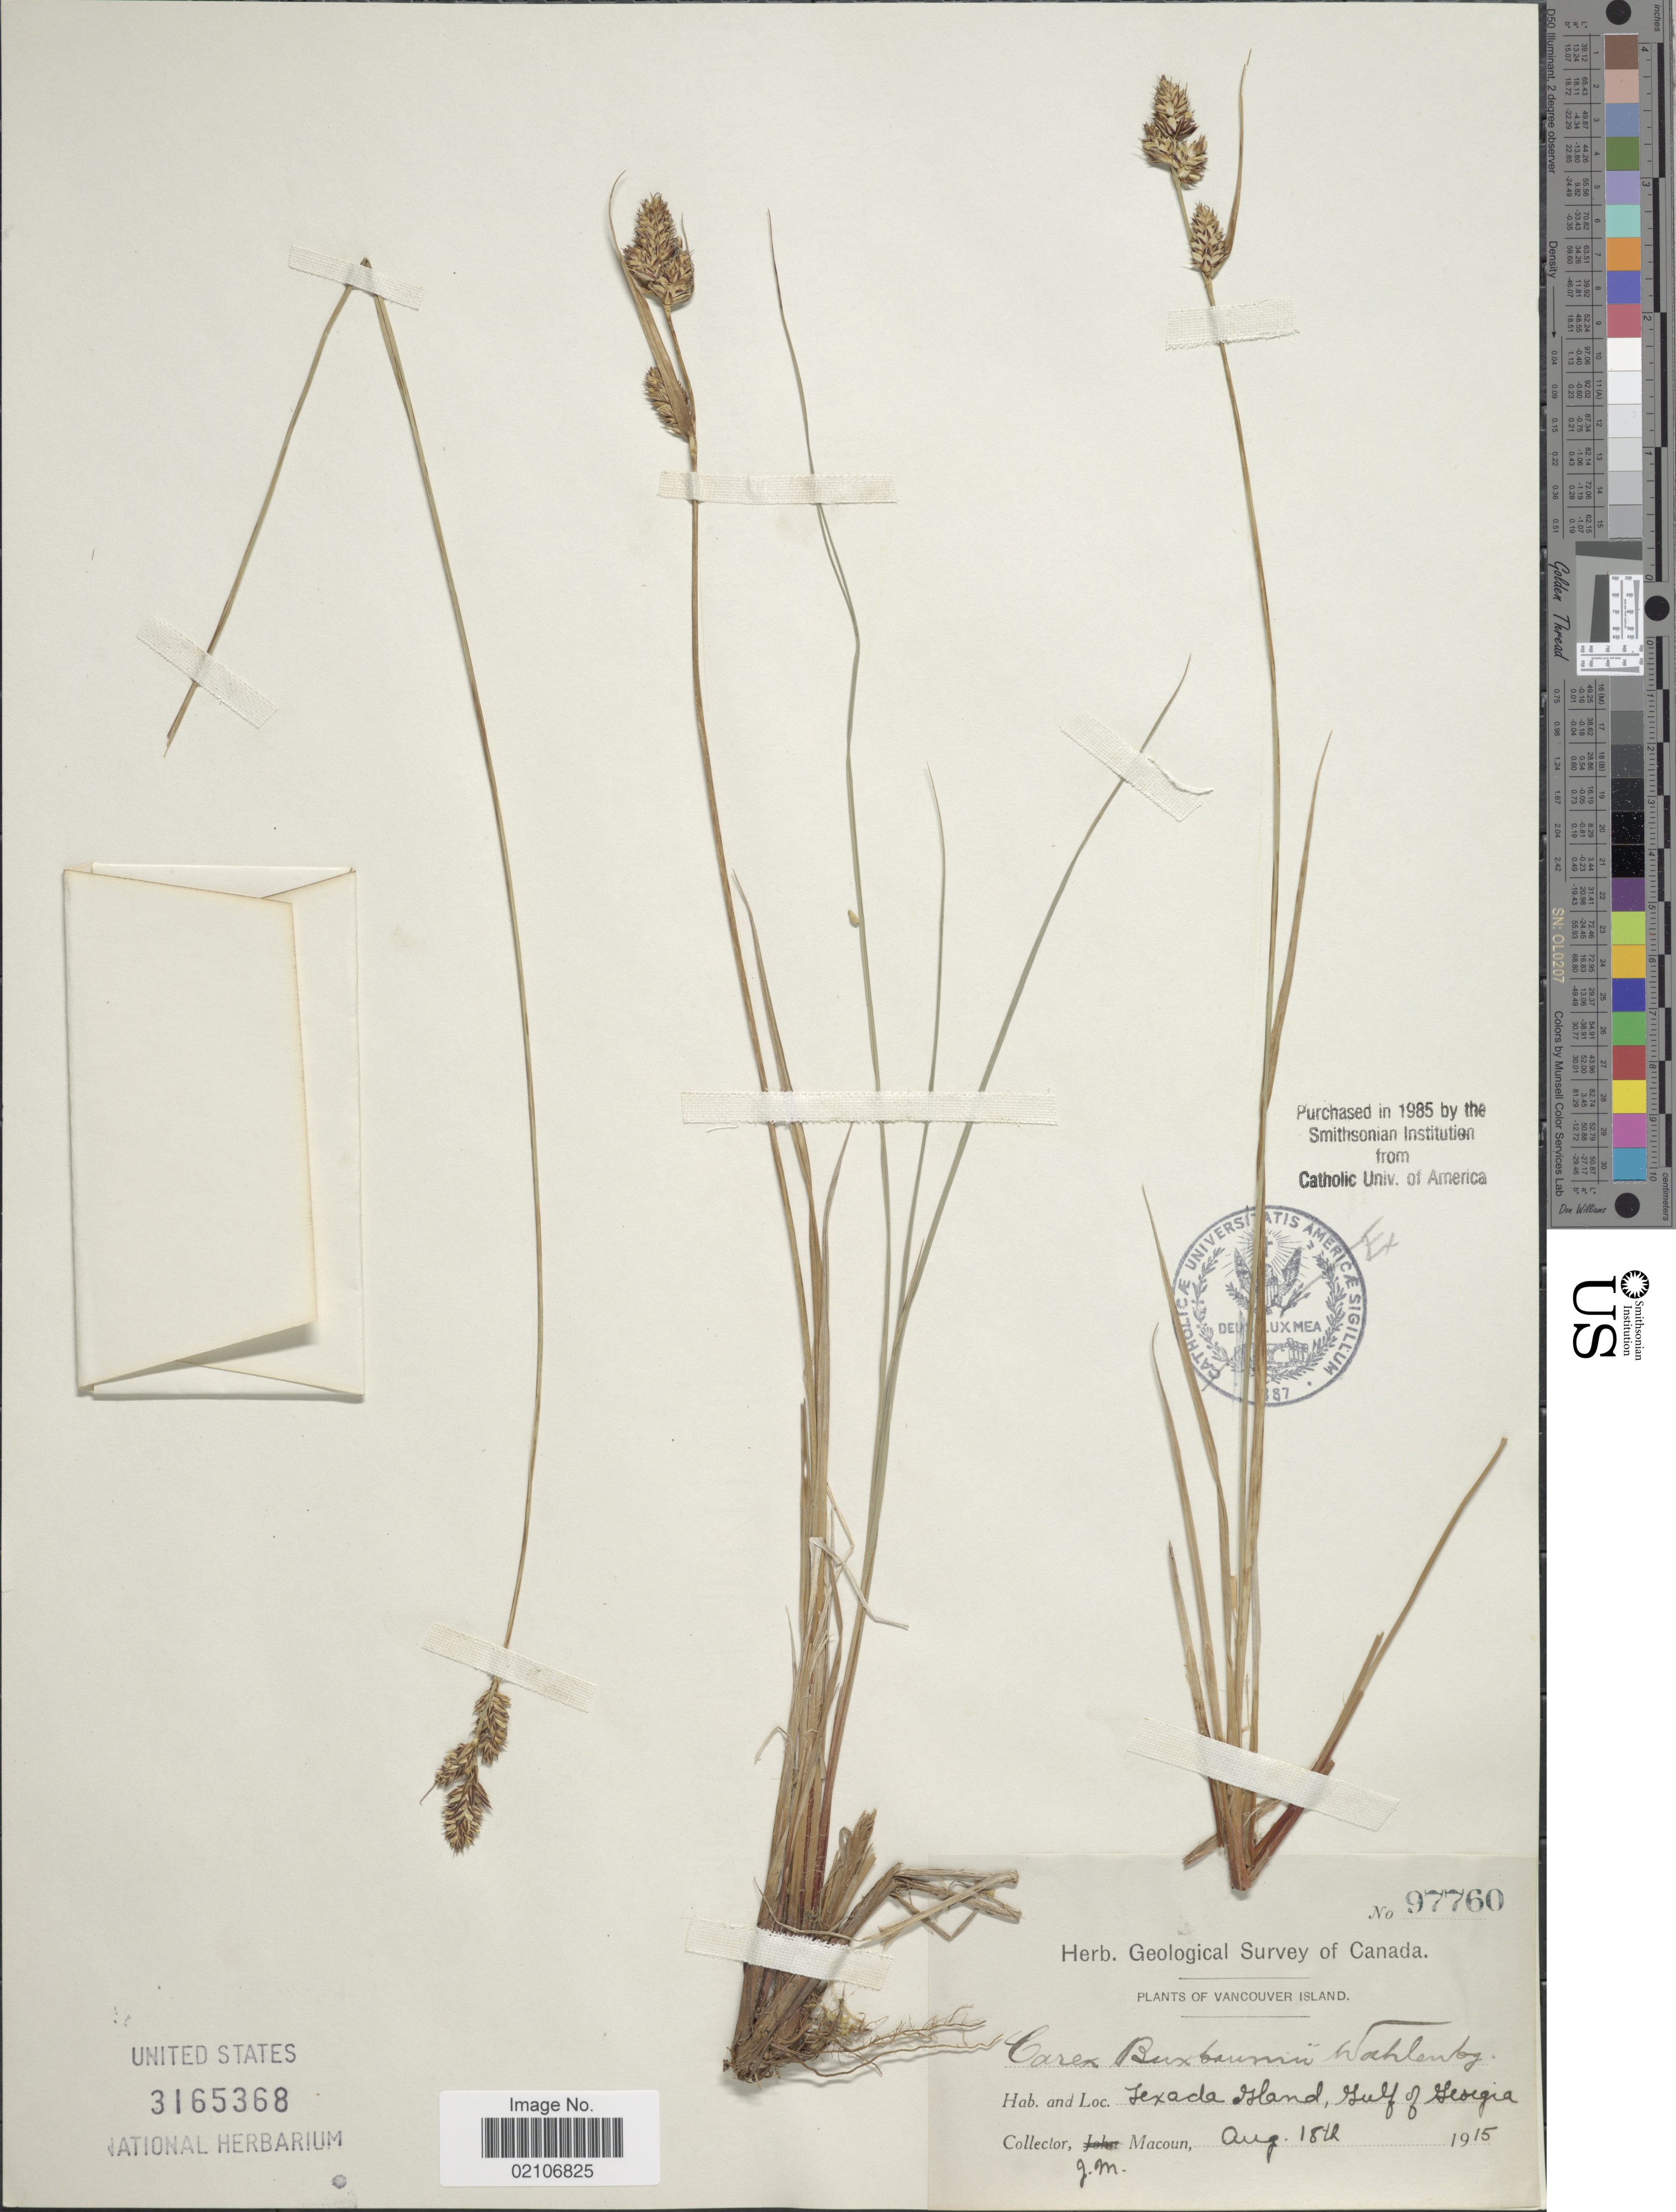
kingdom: Plantae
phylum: Tracheophyta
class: Liliopsida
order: Poales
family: Cyperaceae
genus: Carex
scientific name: Carex buxbaumii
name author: Wahlenb.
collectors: J. M. Macoun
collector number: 97760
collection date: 1915-08-18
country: Canada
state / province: British Columbia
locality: Vancouver Island. Texada Island. Gulf of Georgia.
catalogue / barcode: US 3165368